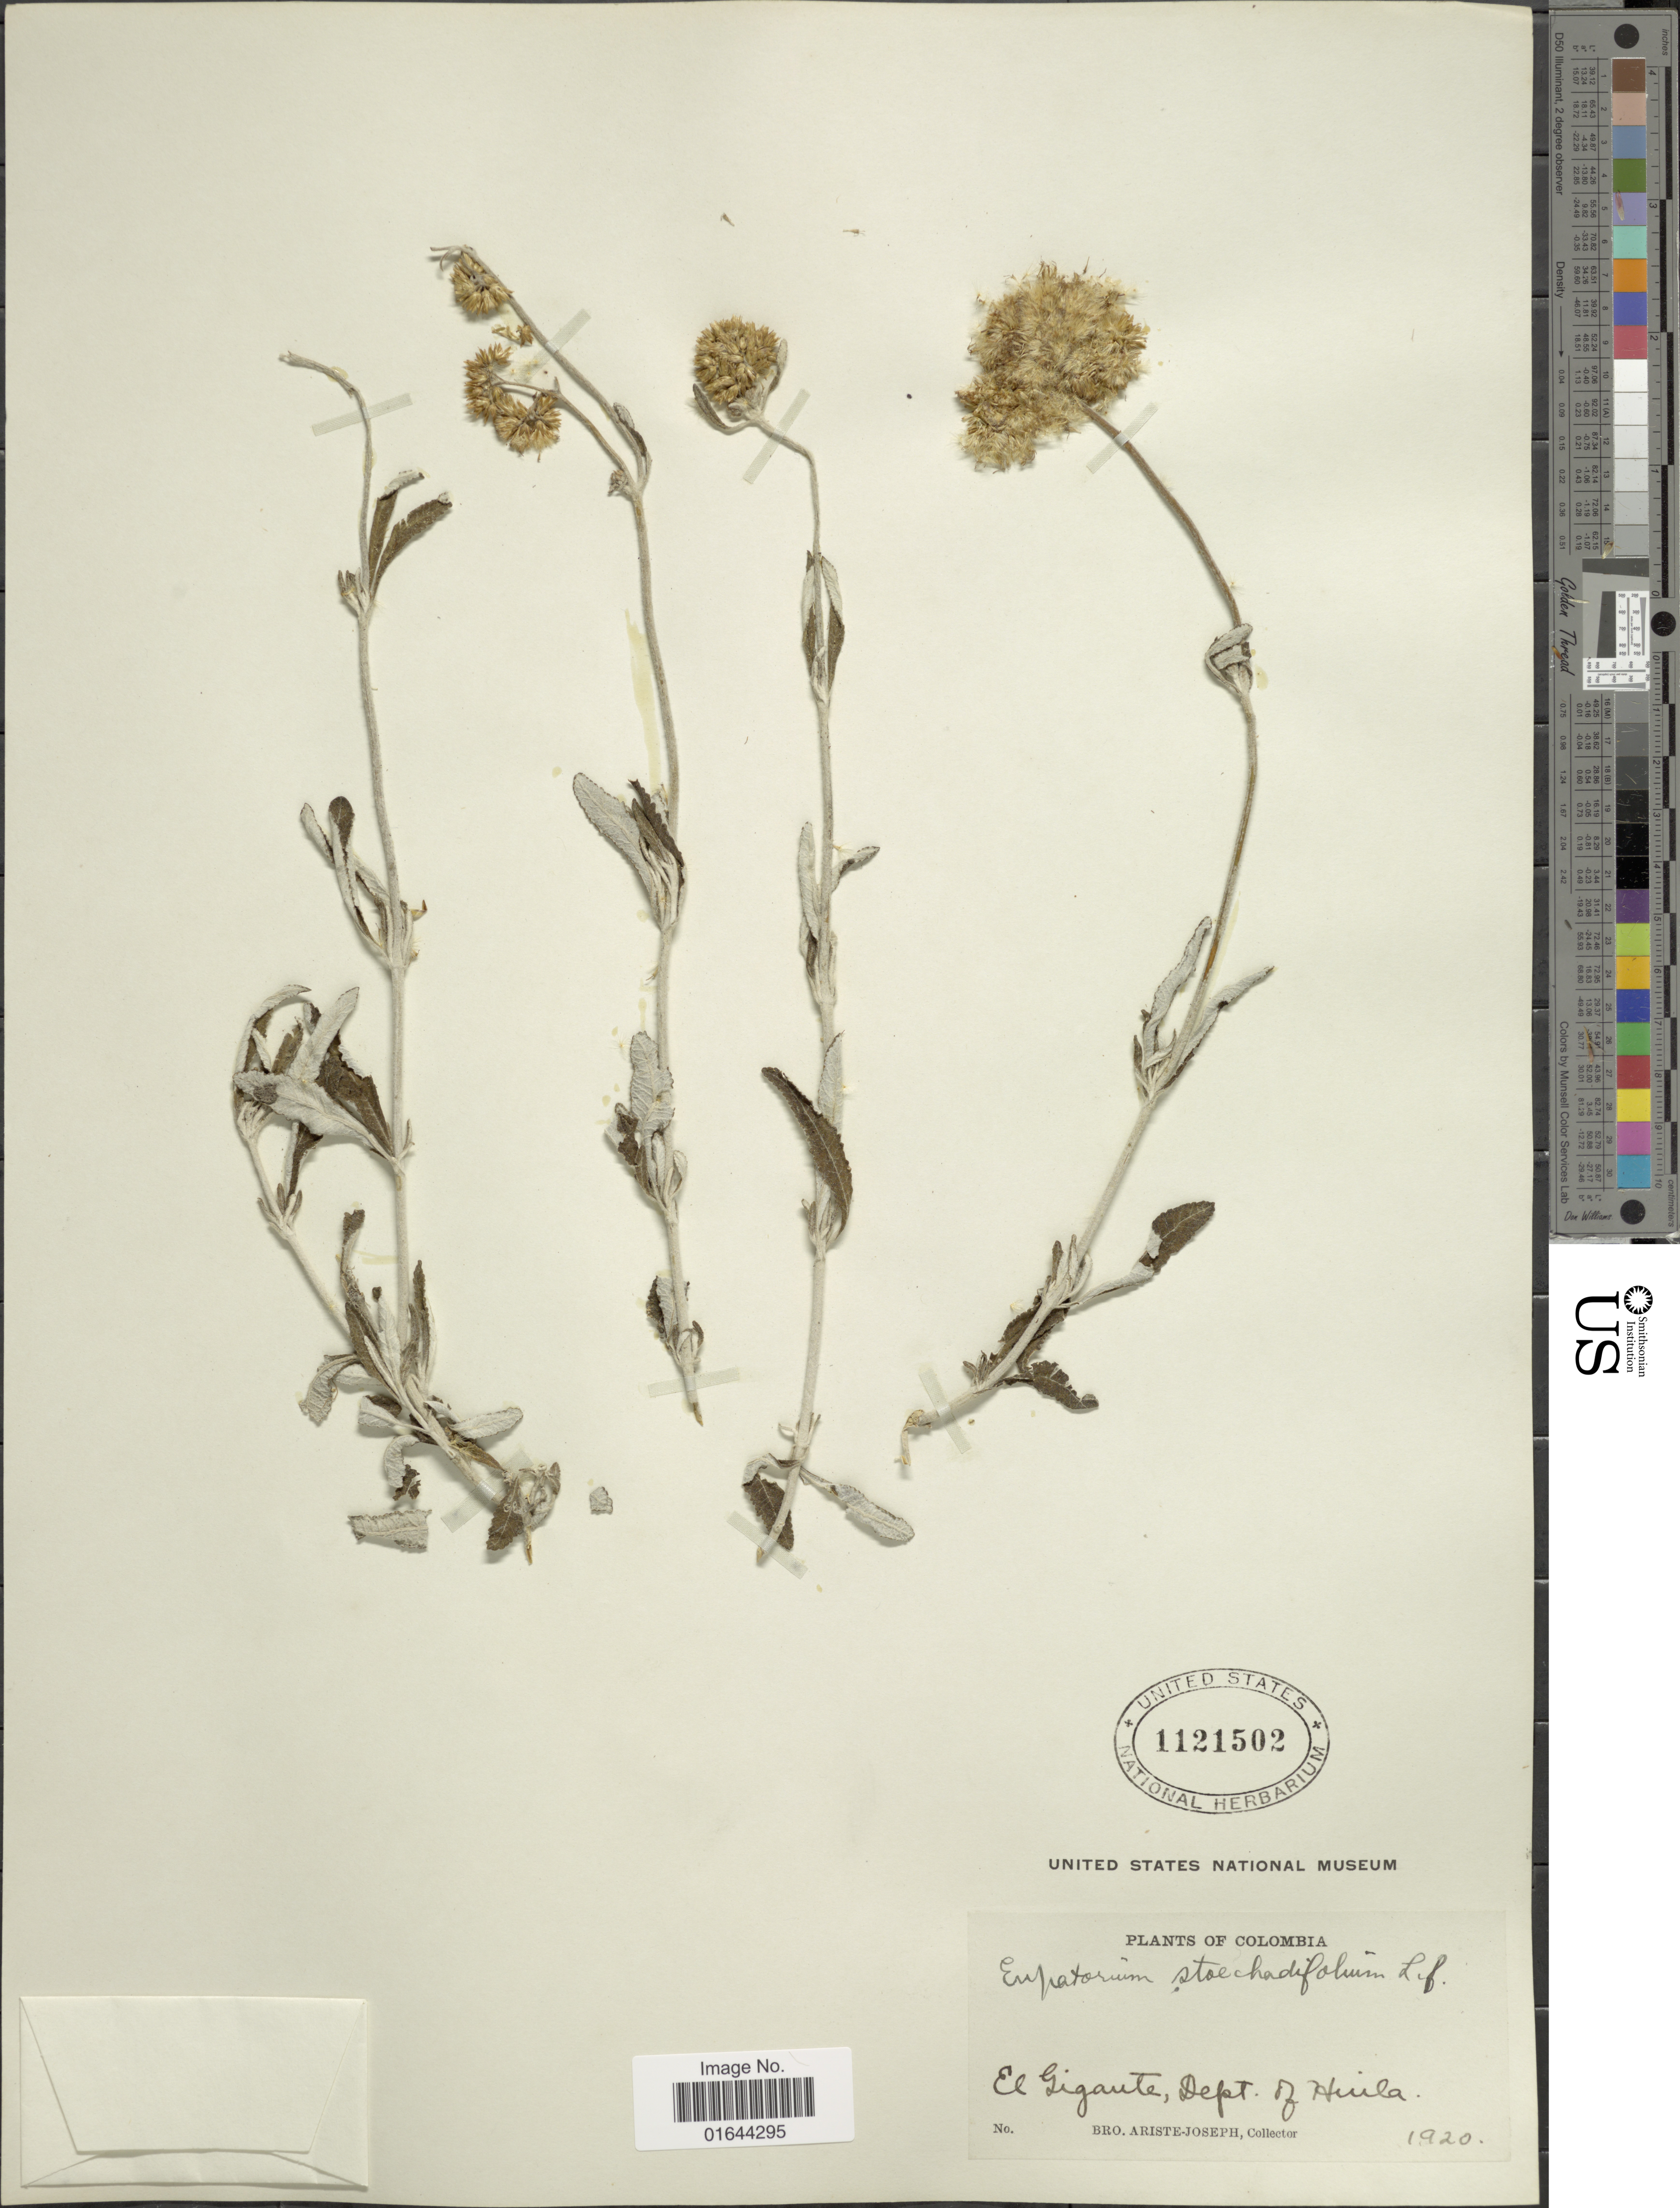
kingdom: Plantae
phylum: Tracheophyta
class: Magnoliopsida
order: Asterales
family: Asteraceae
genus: Lourteigia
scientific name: Lourteigia stoechadifolia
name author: (L. f.) R.M. King & H. Rob.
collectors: Bro. Ariste-Joseph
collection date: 1920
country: Colombia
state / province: Huila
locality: El Gigaute, Dept. of Huila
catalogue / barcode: US 1121502